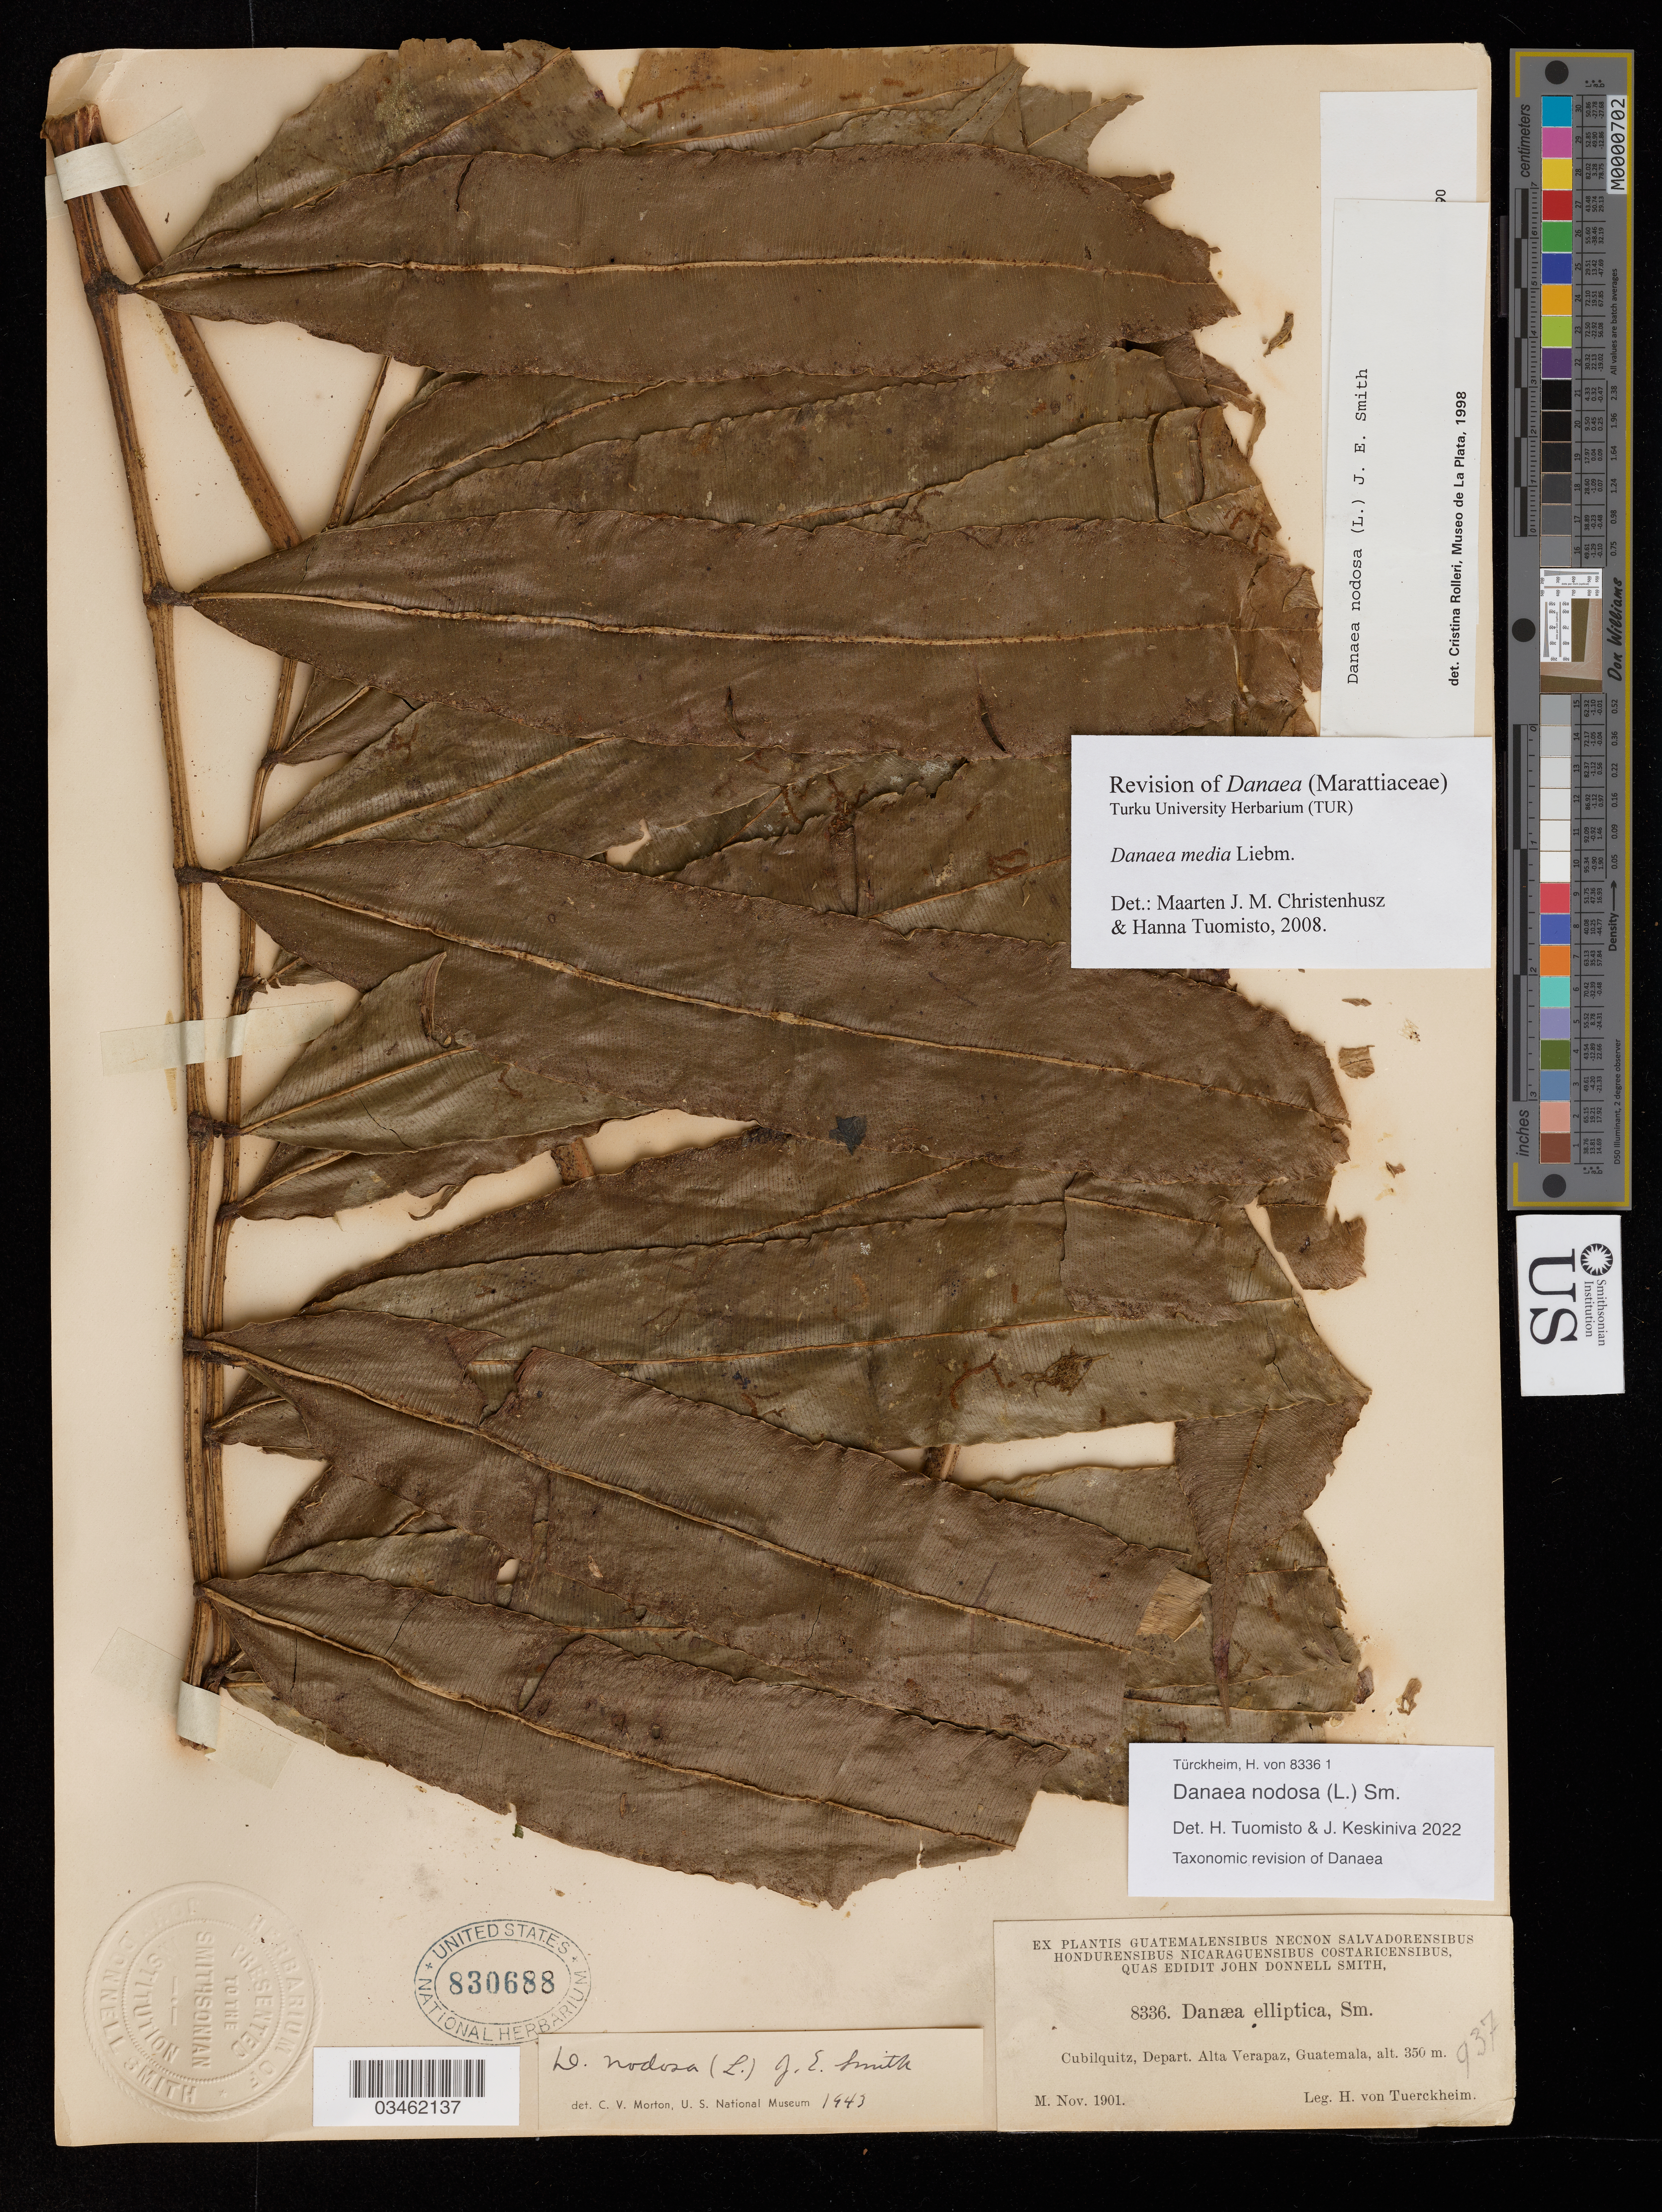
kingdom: Plantae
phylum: Tracheophyta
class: Polypodiopsida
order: Marattiales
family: Marattiaceae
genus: Danaea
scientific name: Danaea nodosa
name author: (L.) Sm.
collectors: H. von Tuerckheim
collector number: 8336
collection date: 1901-11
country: Guatemala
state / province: Alta Verapaz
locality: Cubilquitz, Depart. Alta Verapaz.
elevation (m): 350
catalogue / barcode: US 830688